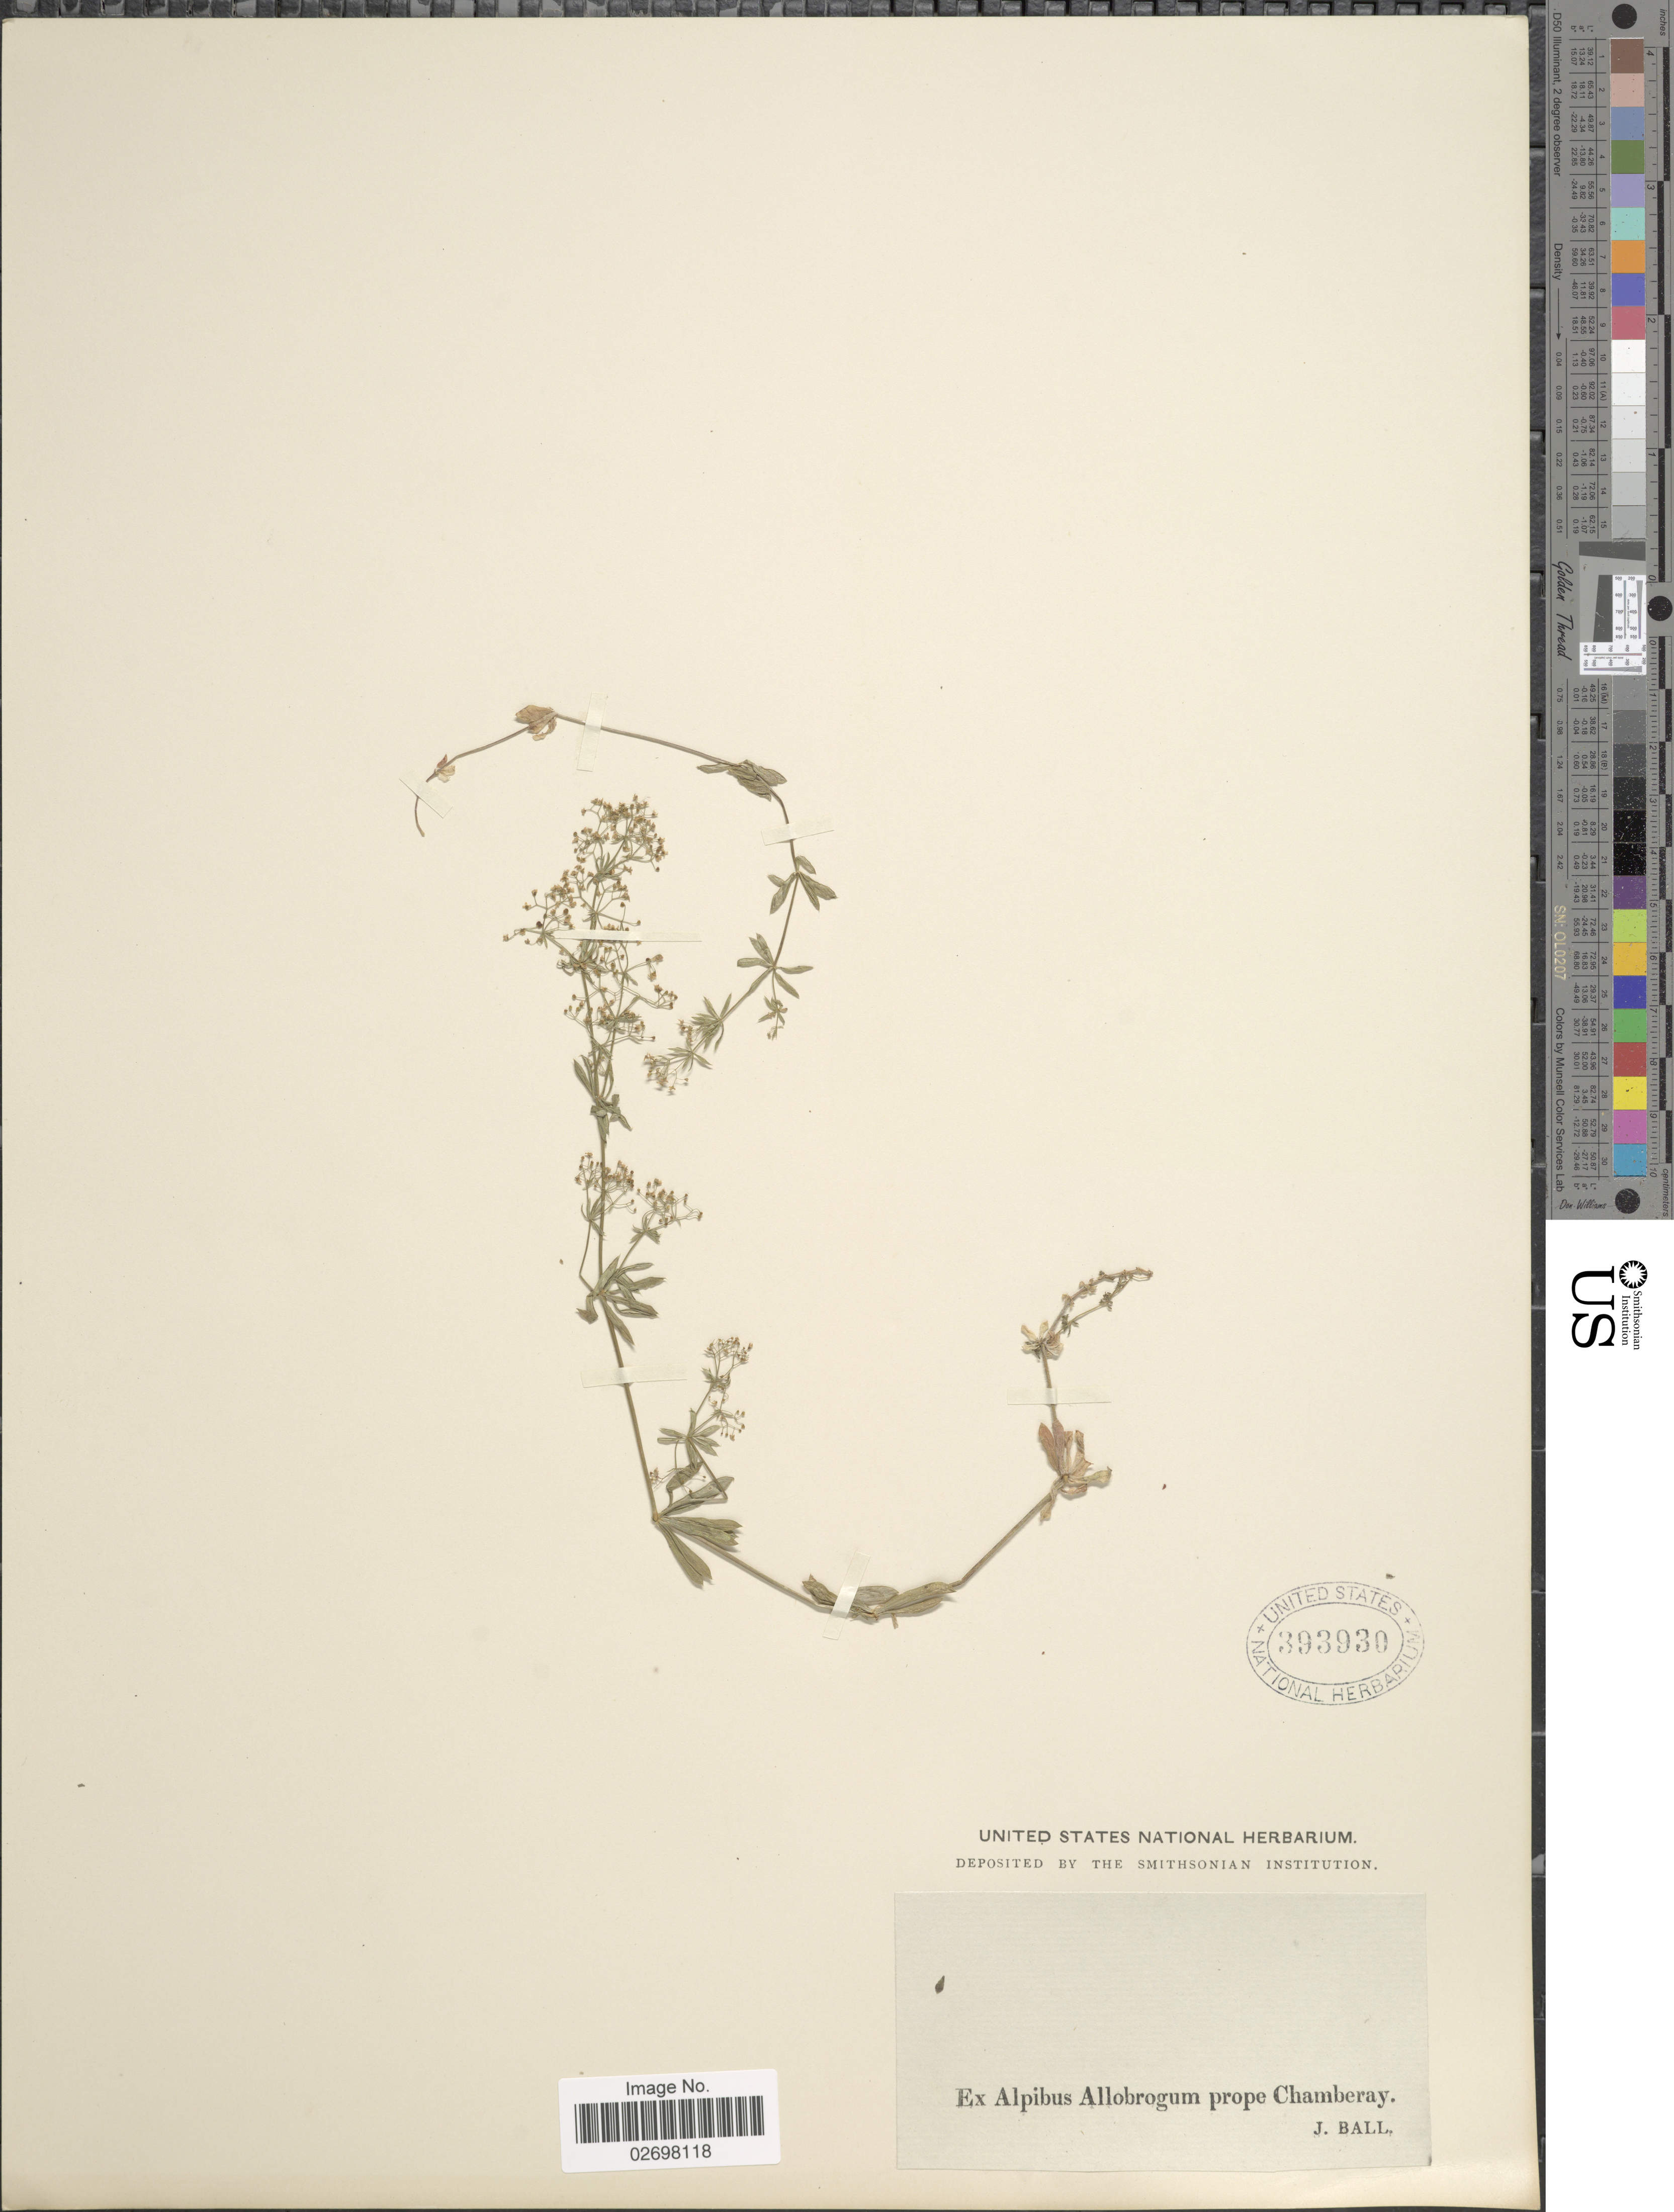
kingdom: Plantae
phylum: Tracheophyta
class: Magnoliopsida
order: Gentianales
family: Rubiaceae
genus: Galium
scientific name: Galium sp.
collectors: J. Ball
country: France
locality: Alpibus Allobrogum prope Chamberay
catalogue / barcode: US 393930